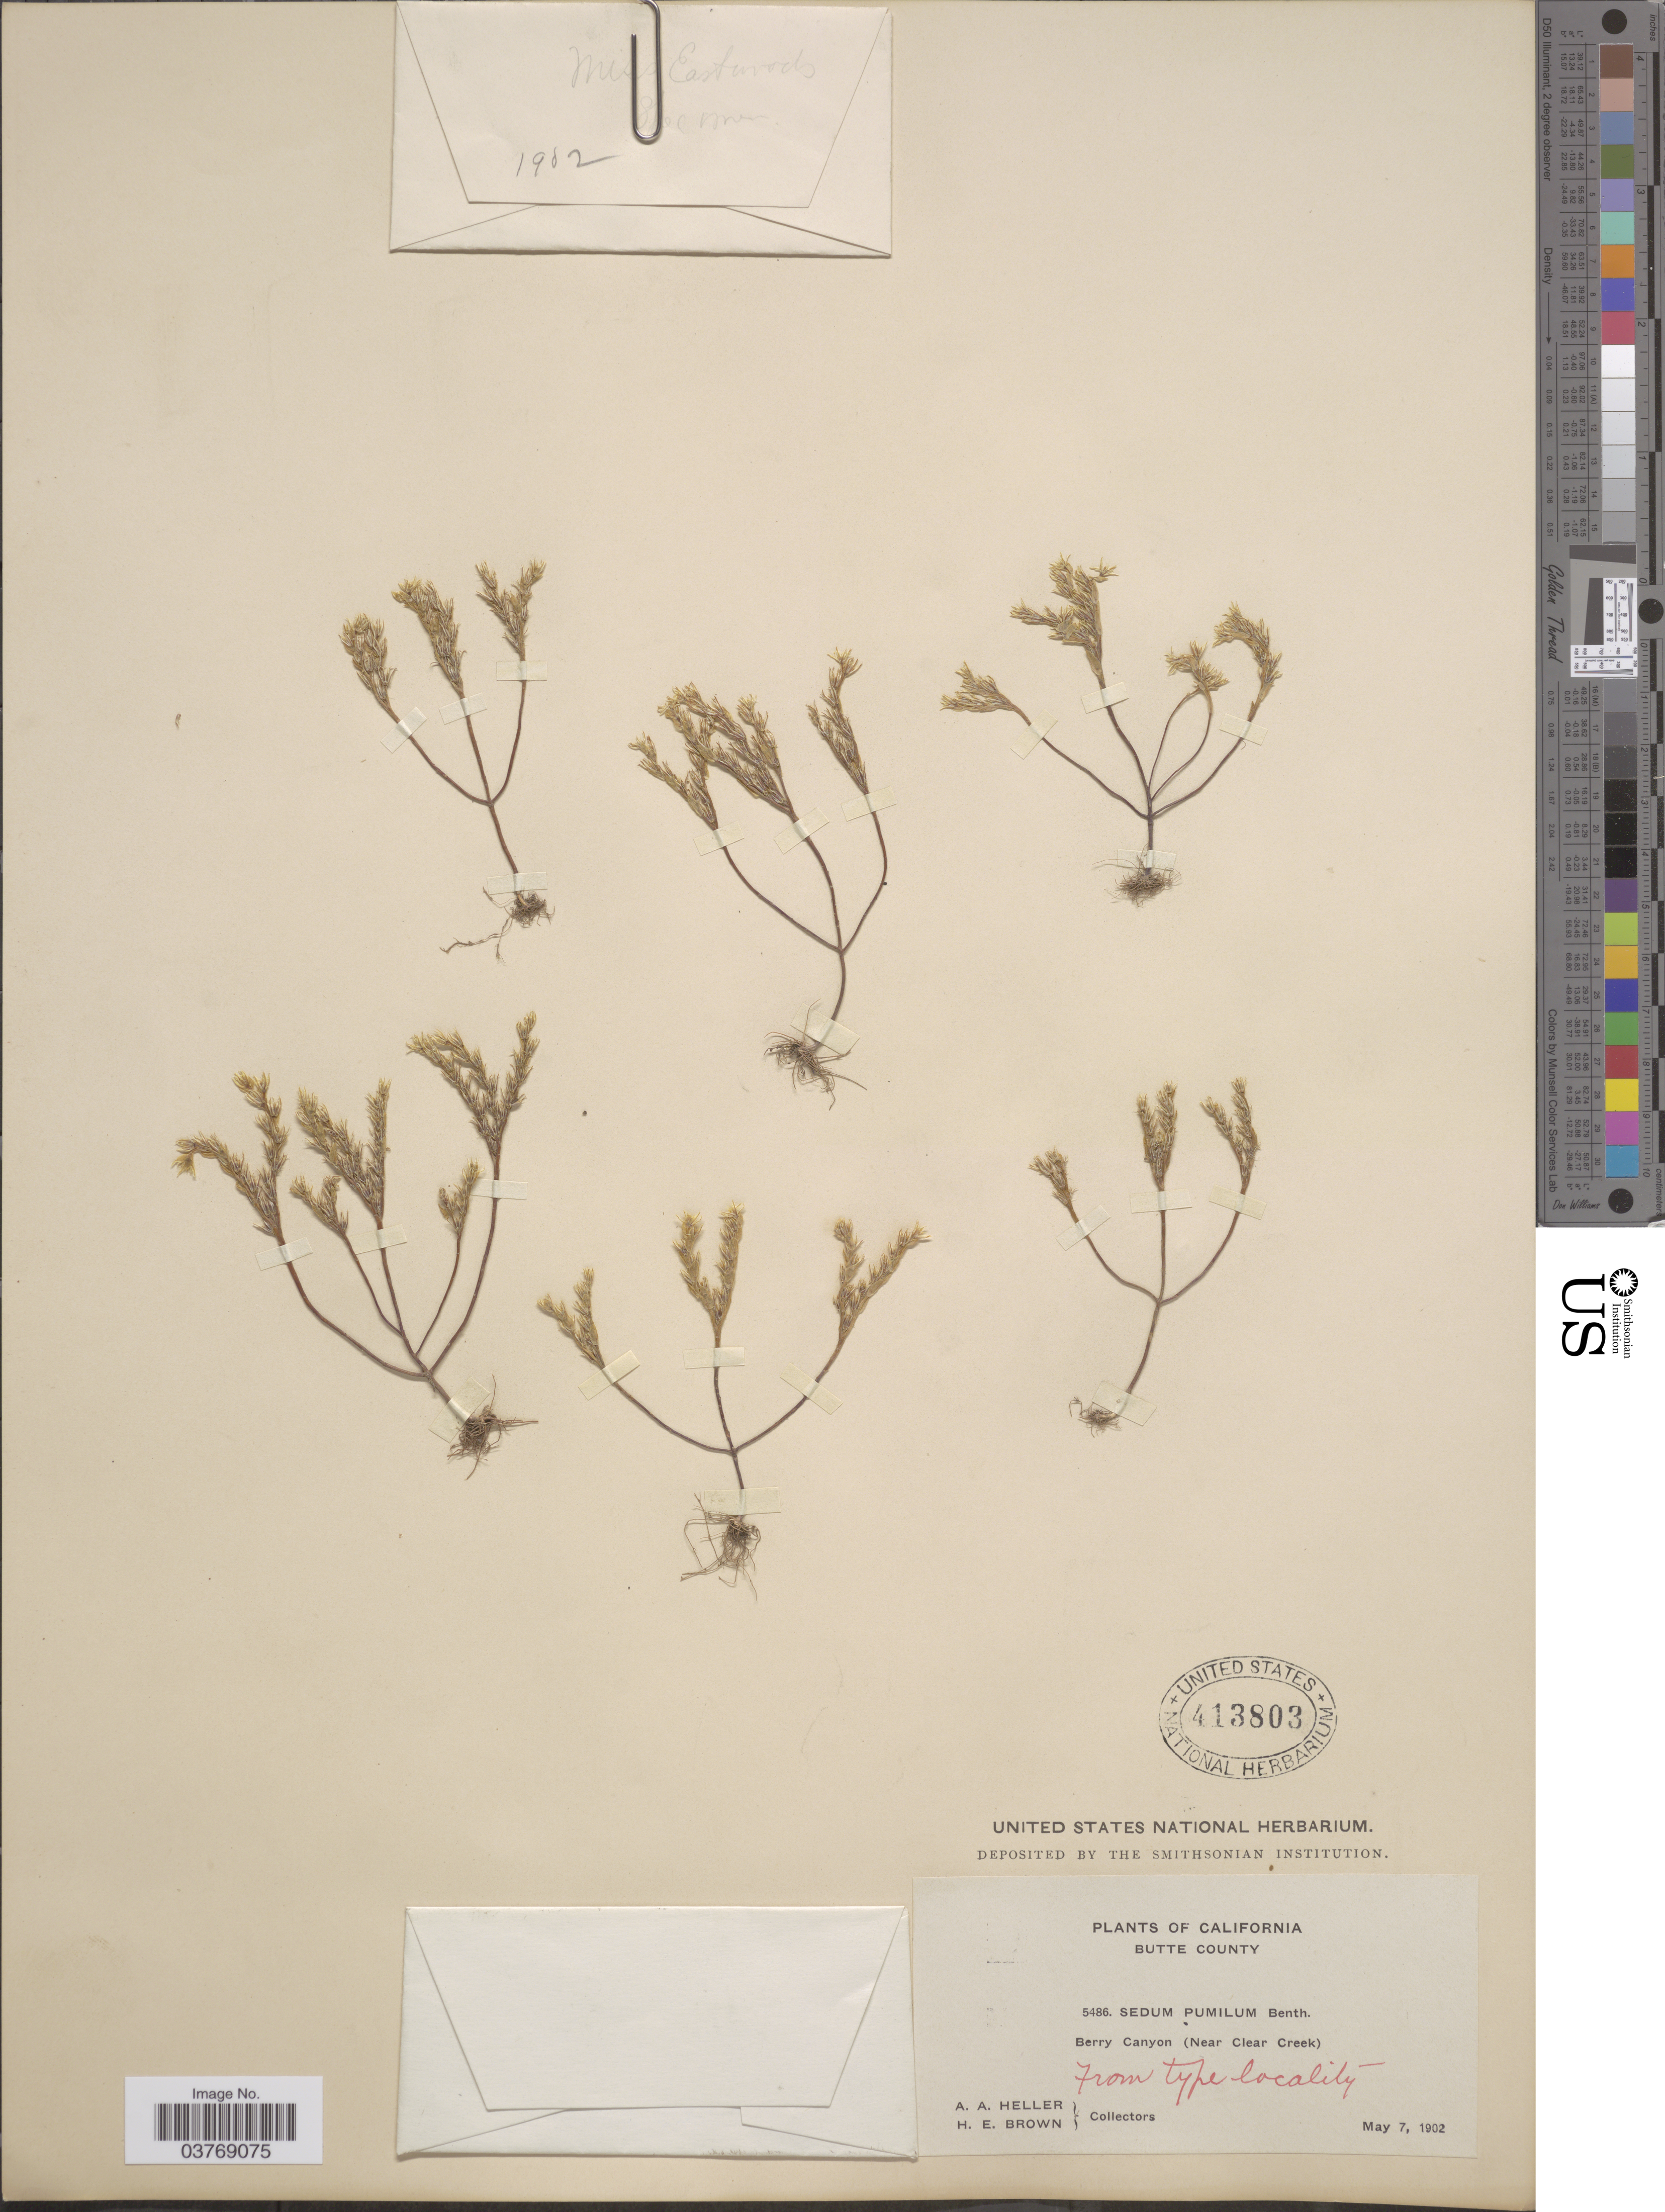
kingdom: Plantae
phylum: Tracheophyta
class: Magnoliopsida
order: Saxifragales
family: Crassulaceae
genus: Sedella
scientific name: Sedella pumila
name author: (Benth.) Britton & Rose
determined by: U.S. National Herbarium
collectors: A. A. Heller & H. E. Brown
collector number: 5486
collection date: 1902-05-07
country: United States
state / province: California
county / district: Butte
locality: Butte County. Berry Canyon (Near Clear Creek).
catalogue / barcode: US 413803